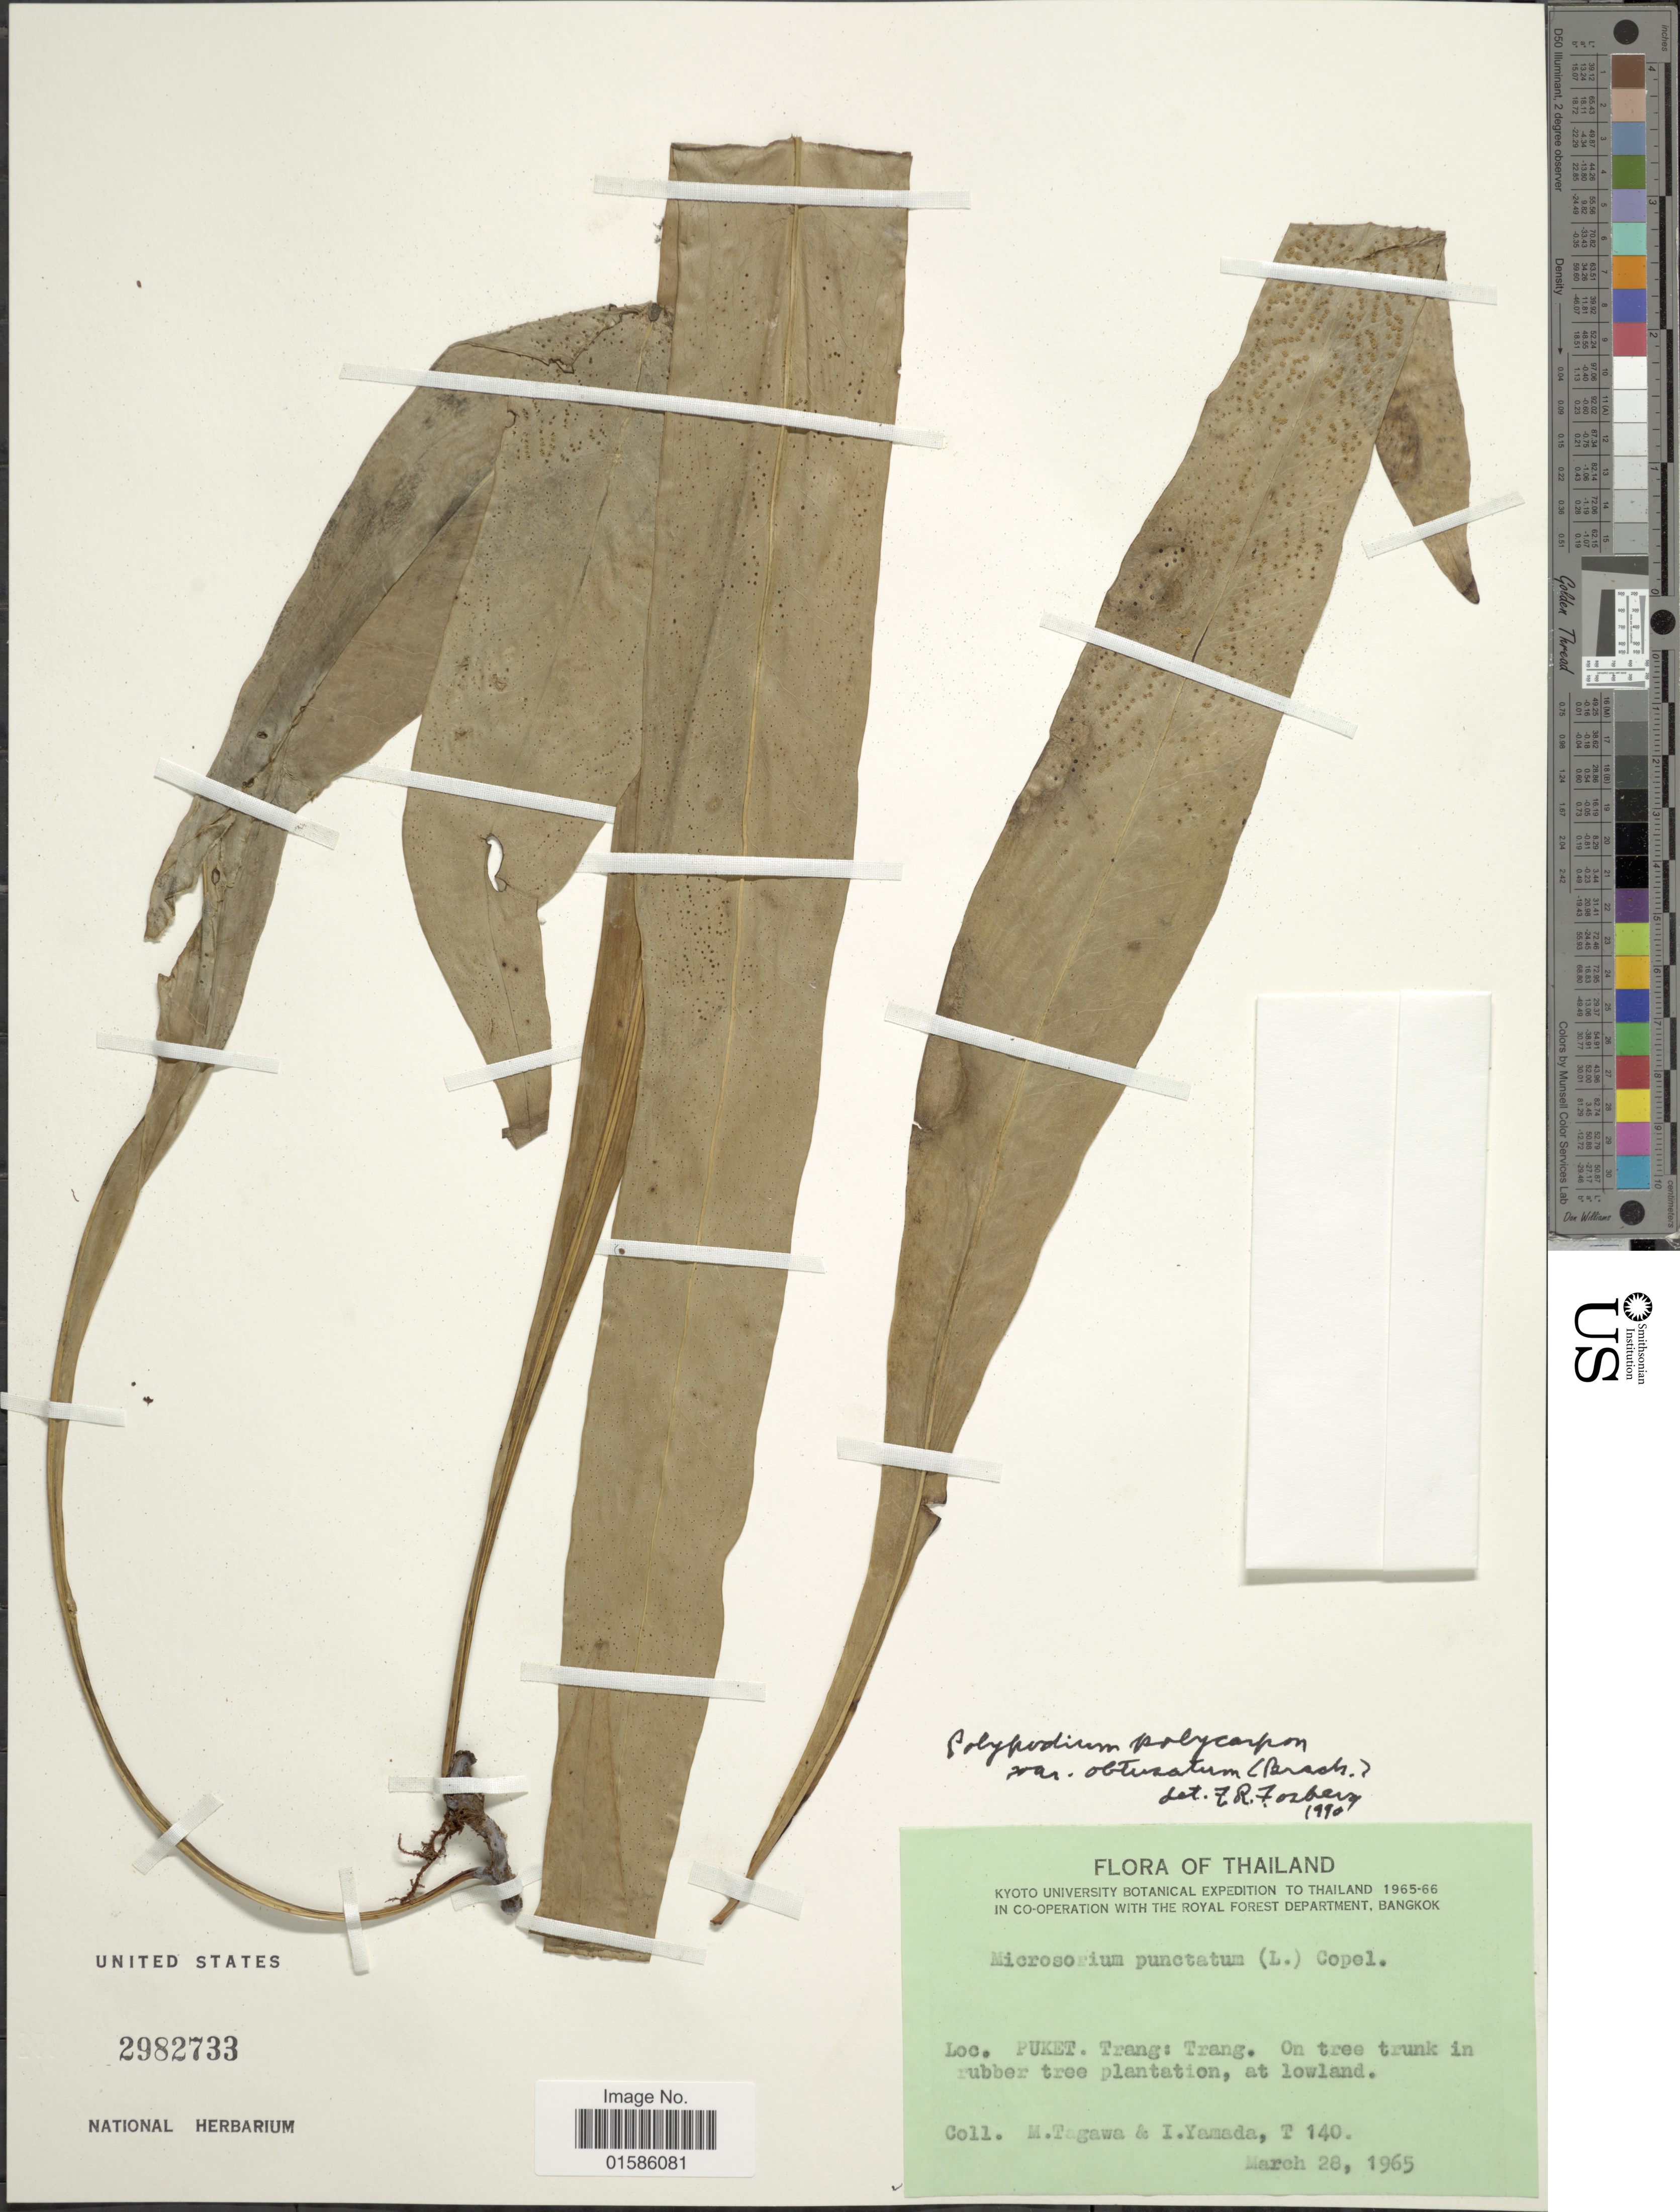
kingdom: Plantae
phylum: Tracheophyta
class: Polypodiopsida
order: Polypodiales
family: Polypodiaceae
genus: Microsorum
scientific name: Microsorum punctatum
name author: (L.) Copel.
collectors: M. Tagawa & T. Yamada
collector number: T 140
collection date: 1965-03-28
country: Thailand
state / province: Trang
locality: Puket. Trang. On tree trunk in rubber tree plantation, at lowland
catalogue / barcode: US 2982733